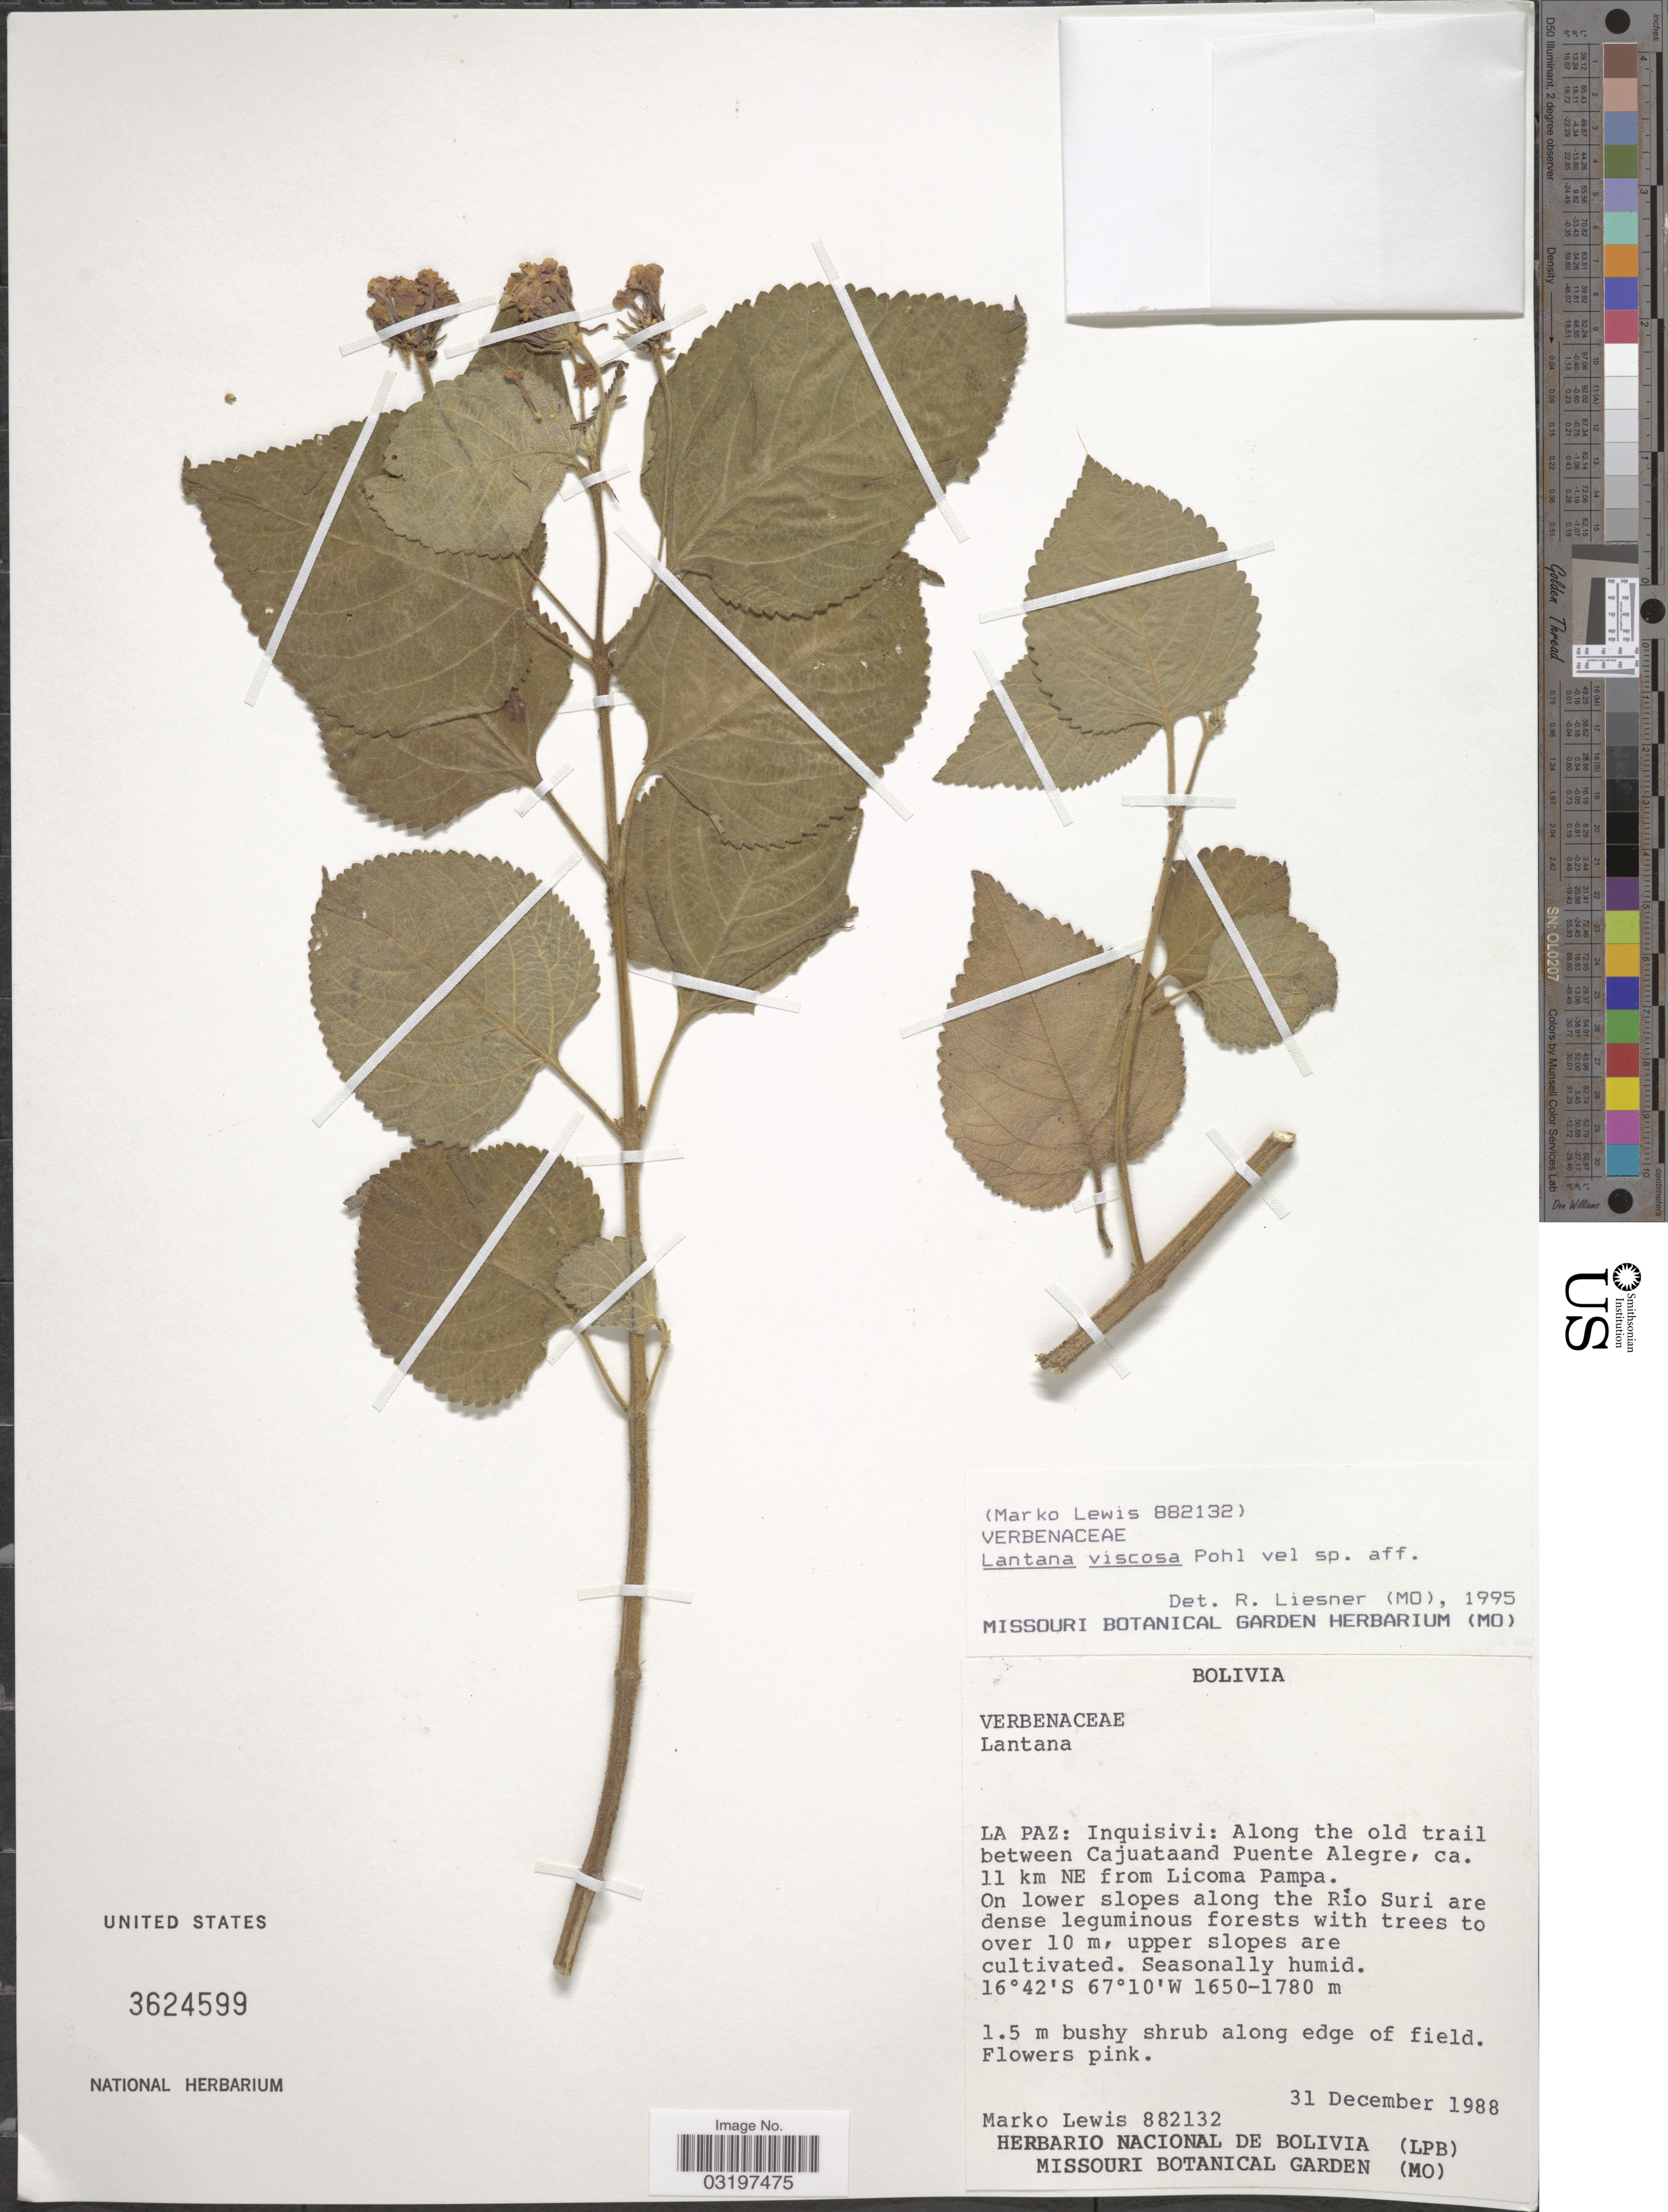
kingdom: Plantae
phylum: Tracheophyta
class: Magnoliopsida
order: Lamiales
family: Verbenaceae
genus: Lantana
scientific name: Lantana viscosa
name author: Pohl ex Schauer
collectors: M. A. Lewis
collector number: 882132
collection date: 1988-12-31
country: Bolivia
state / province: La Paz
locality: Inquisivi: Along the old trail between Cajuataand Puente Alegre, ca. 11 km NE from Licoma Pampa. On lower slopes along the Río Suri.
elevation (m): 1650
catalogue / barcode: US 3624599